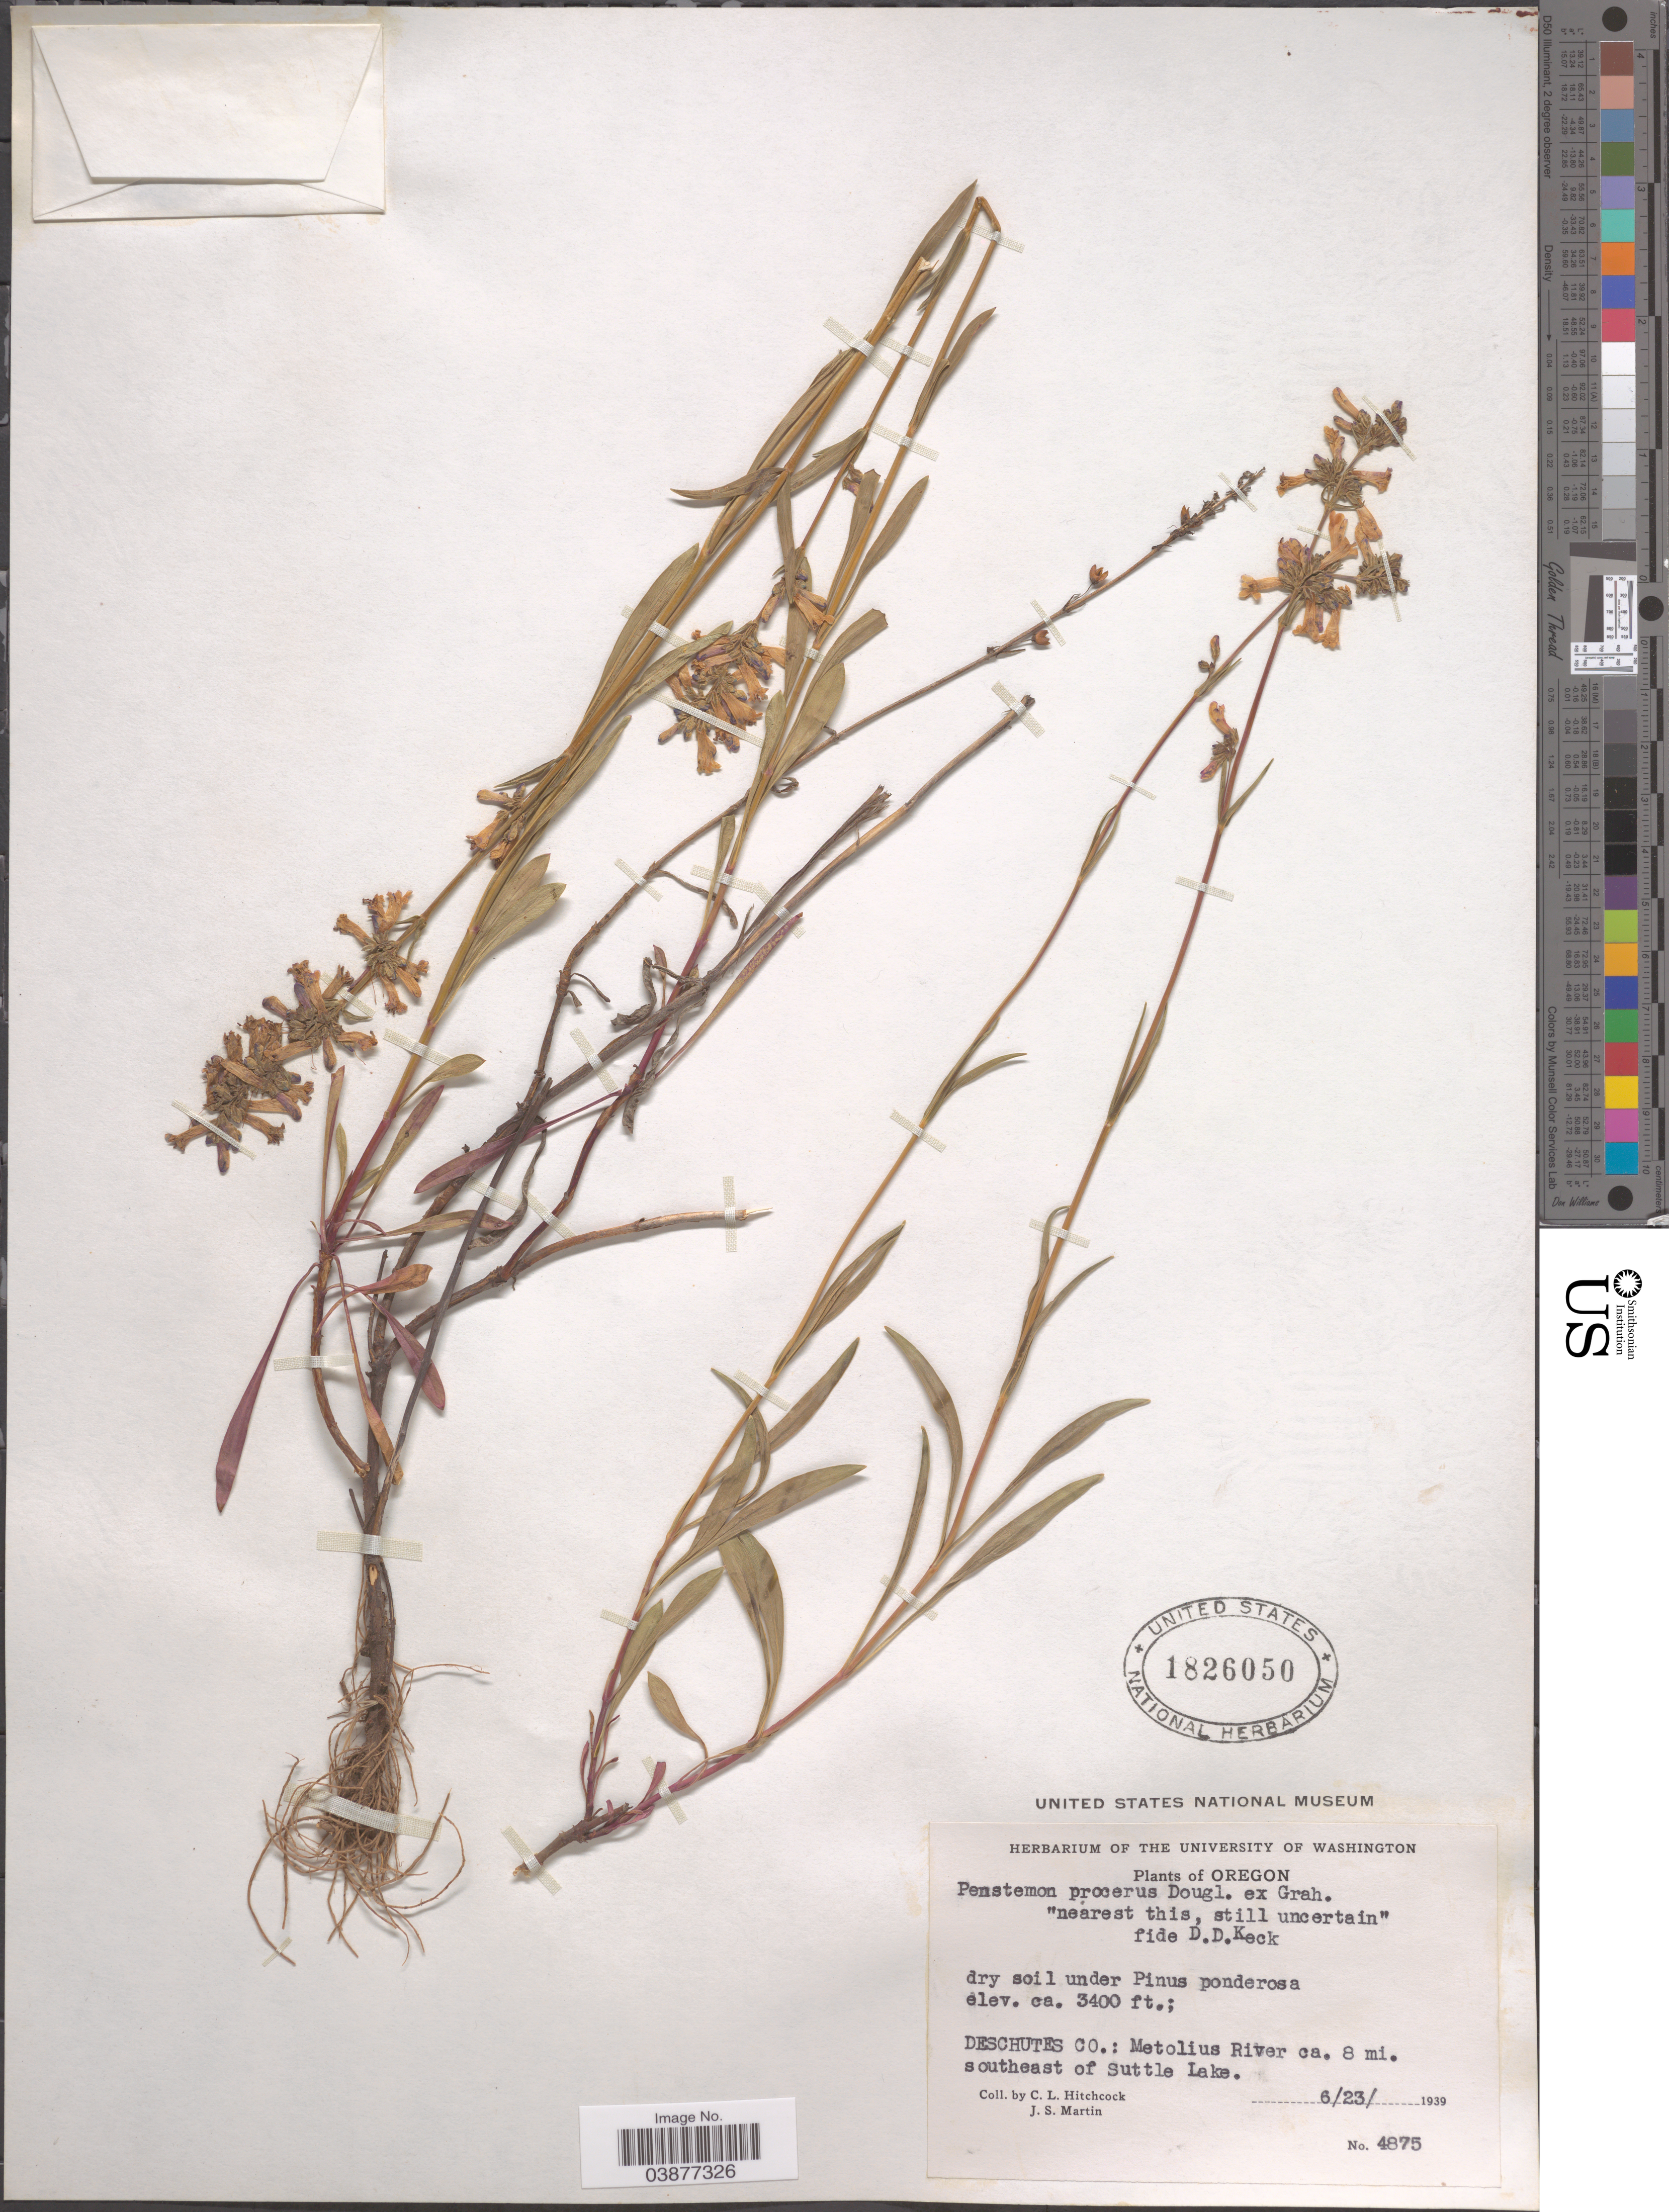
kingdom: Plantae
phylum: Tracheophyta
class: Magnoliopsida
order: Lamiales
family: Plantaginaceae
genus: Penstemon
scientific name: Penstemon procerus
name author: Douglas ex Graham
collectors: C. L. Hitchcock & J. S. Martin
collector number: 4875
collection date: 1939-06-23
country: United States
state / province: Oregon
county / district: Deschutes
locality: Deschutes Co.: Metolius River ca. 8 mi. southeast of Suttle Lake.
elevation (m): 1036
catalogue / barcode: US 1826050